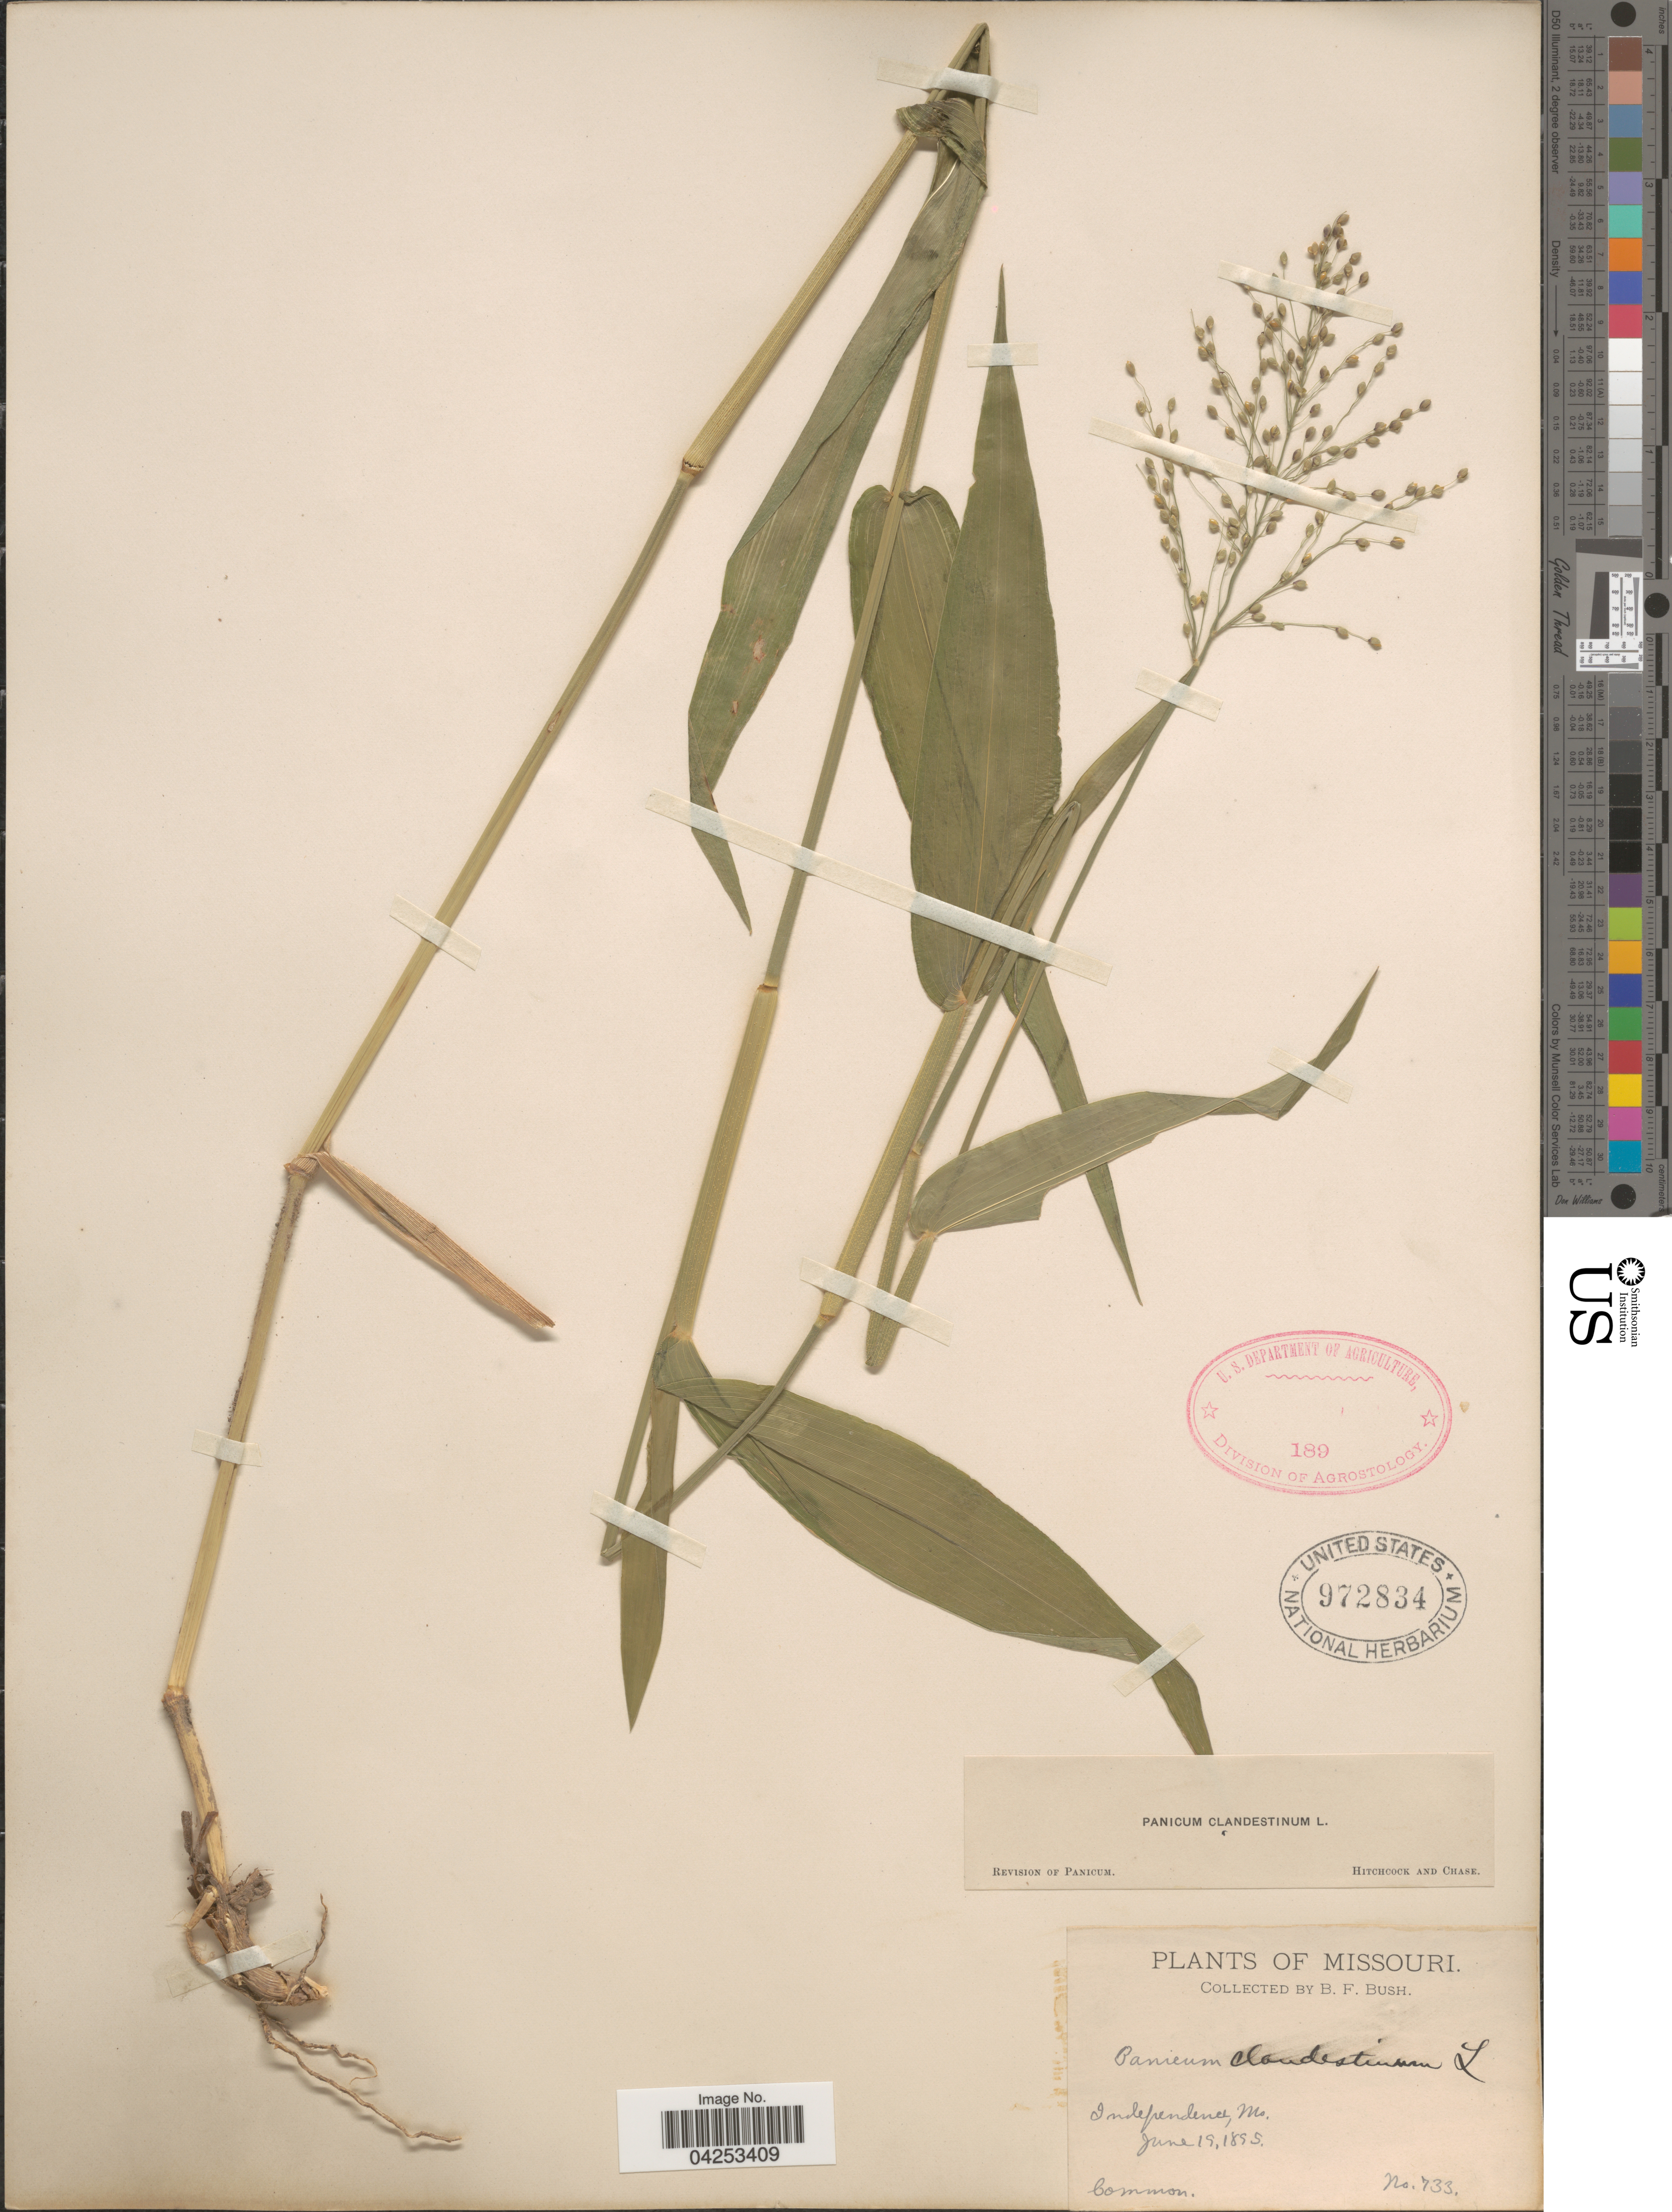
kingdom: Plantae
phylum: Tracheophyta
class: Liliopsida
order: Poales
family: Poaceae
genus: Dichanthelium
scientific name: Dichanthelium clandestinum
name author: (L.) Gould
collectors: B. F. Bush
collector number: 733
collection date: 1895-06-19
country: United States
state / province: Missouri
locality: Independence.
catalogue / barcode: US 972834